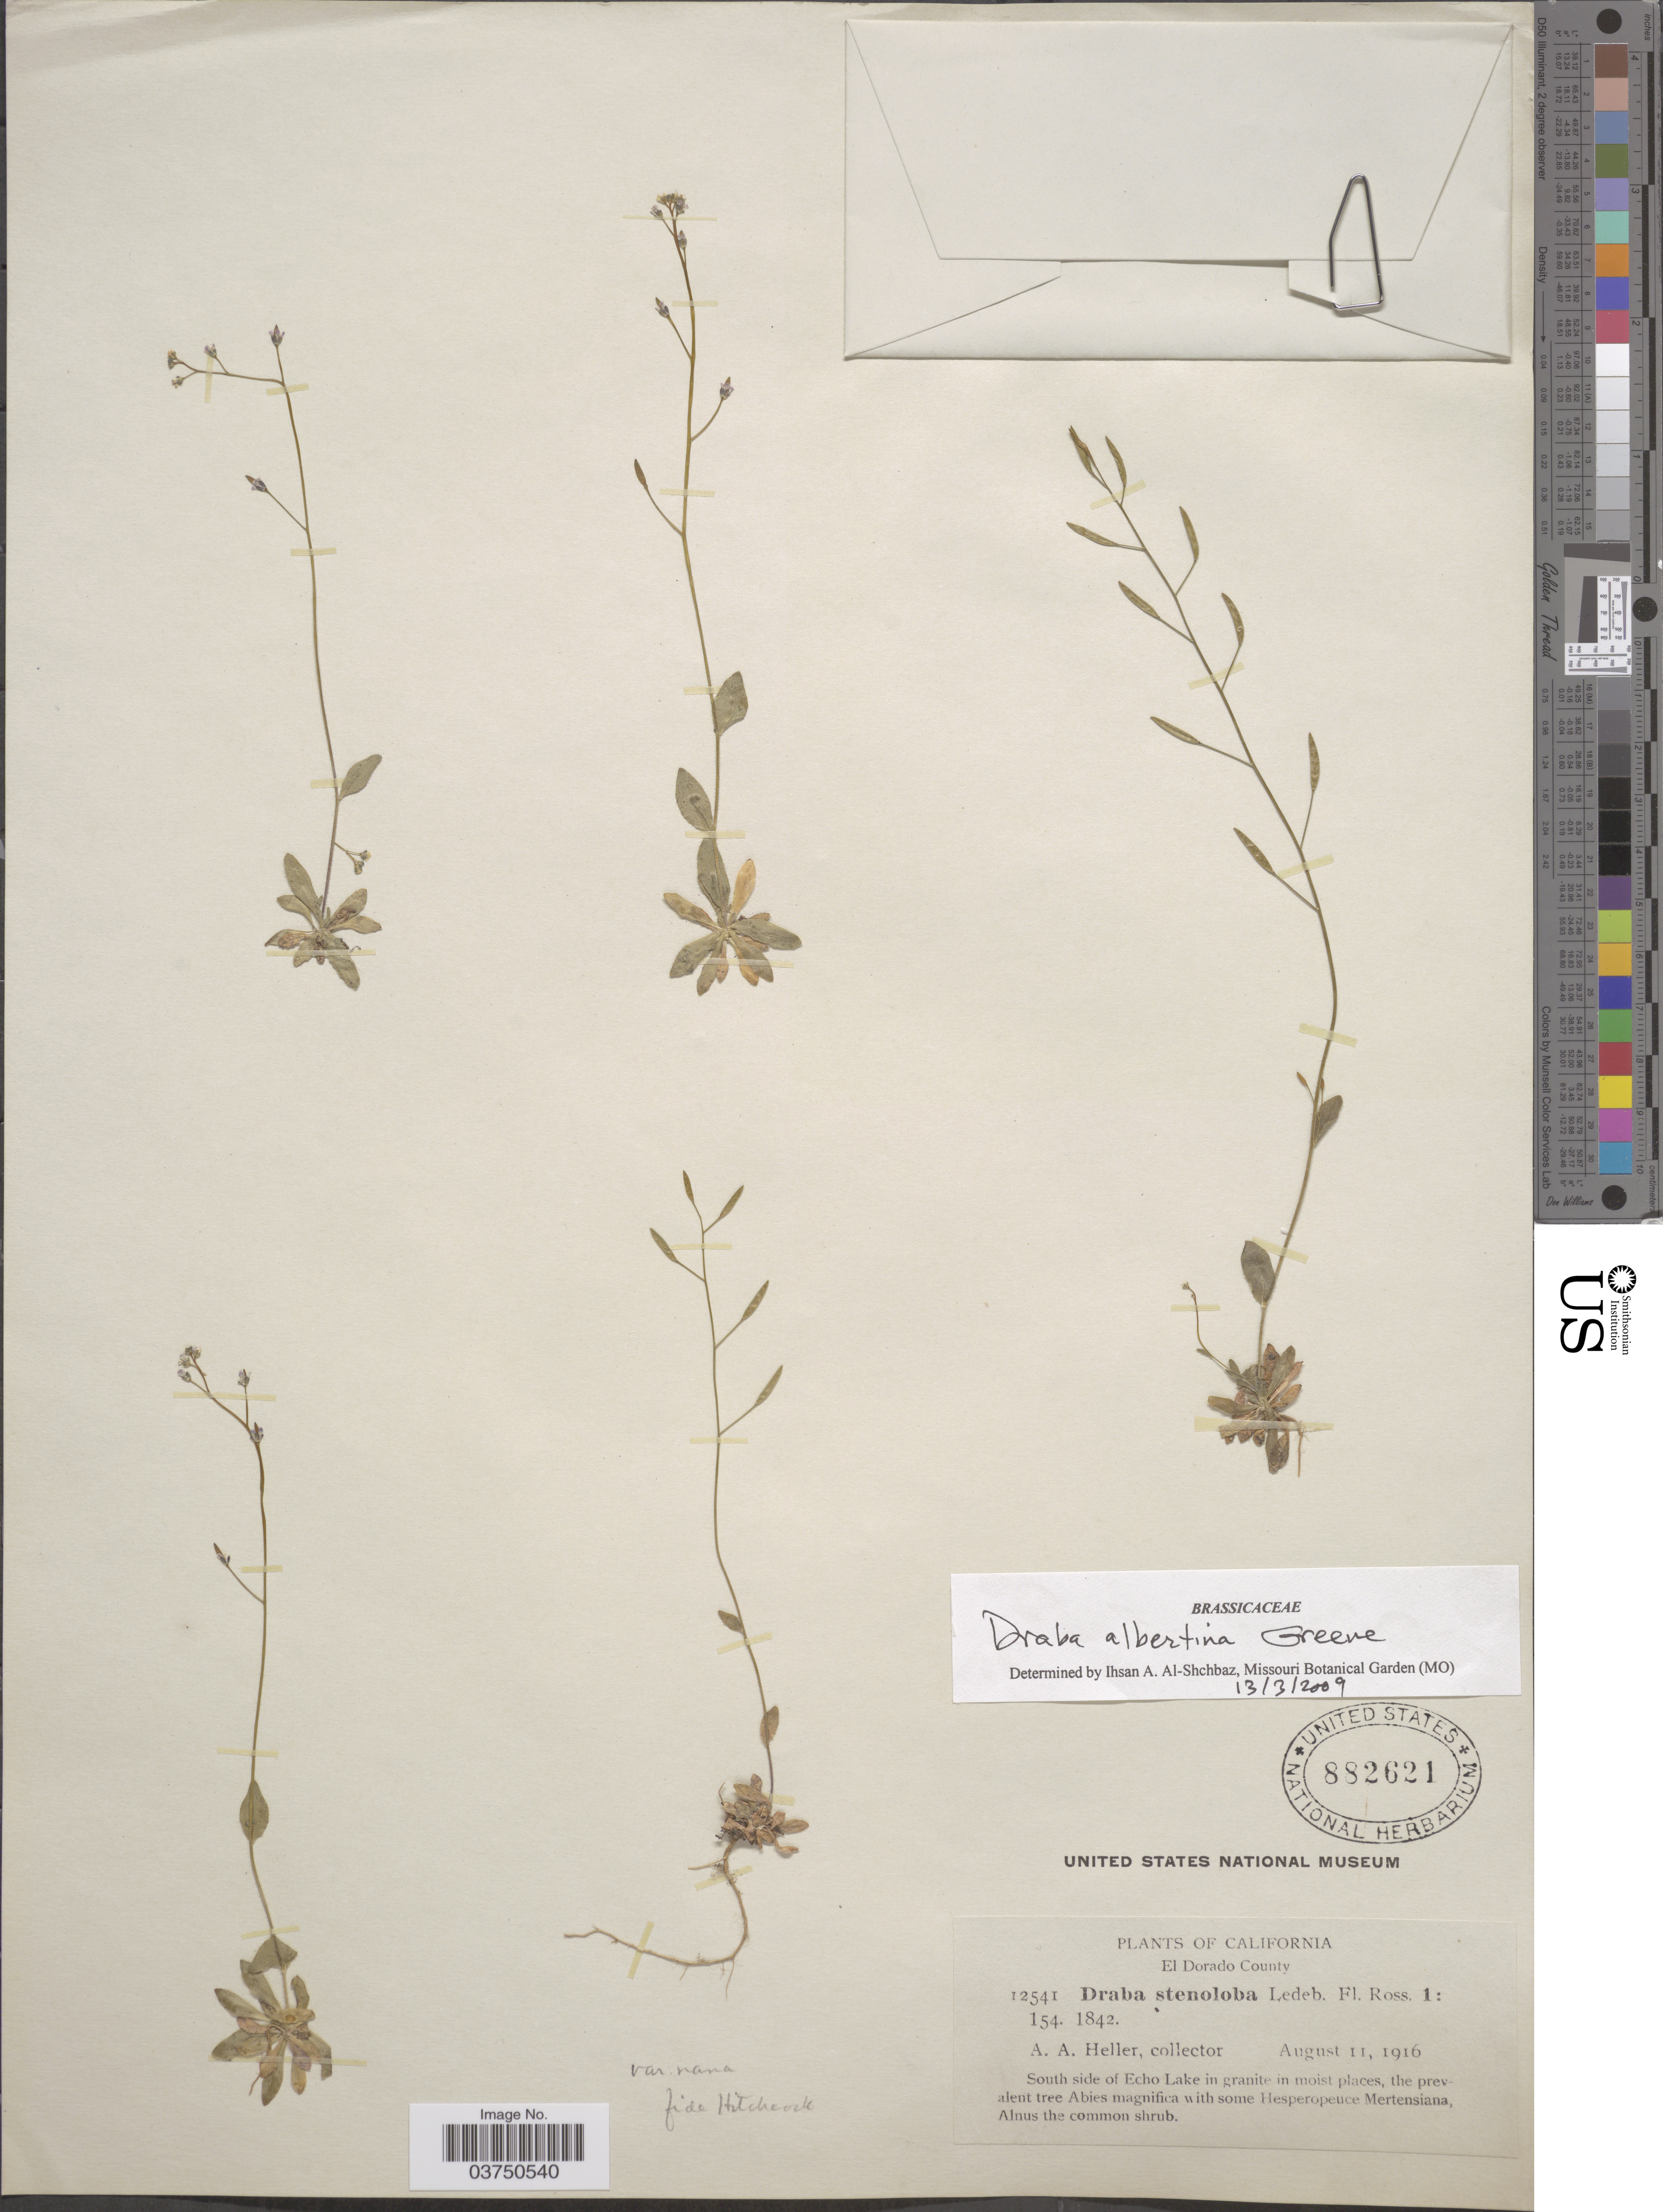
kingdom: Plantae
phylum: Tracheophyta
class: Magnoliopsida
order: Brassicales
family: Brassicaceae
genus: Draba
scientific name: Draba albertina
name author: Greene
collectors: A. A. Heller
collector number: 12541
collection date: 1916-08-11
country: United States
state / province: California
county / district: El Dorado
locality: El Dorado County. South side of Echo Lake in granite in moist places.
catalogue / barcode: US 882621